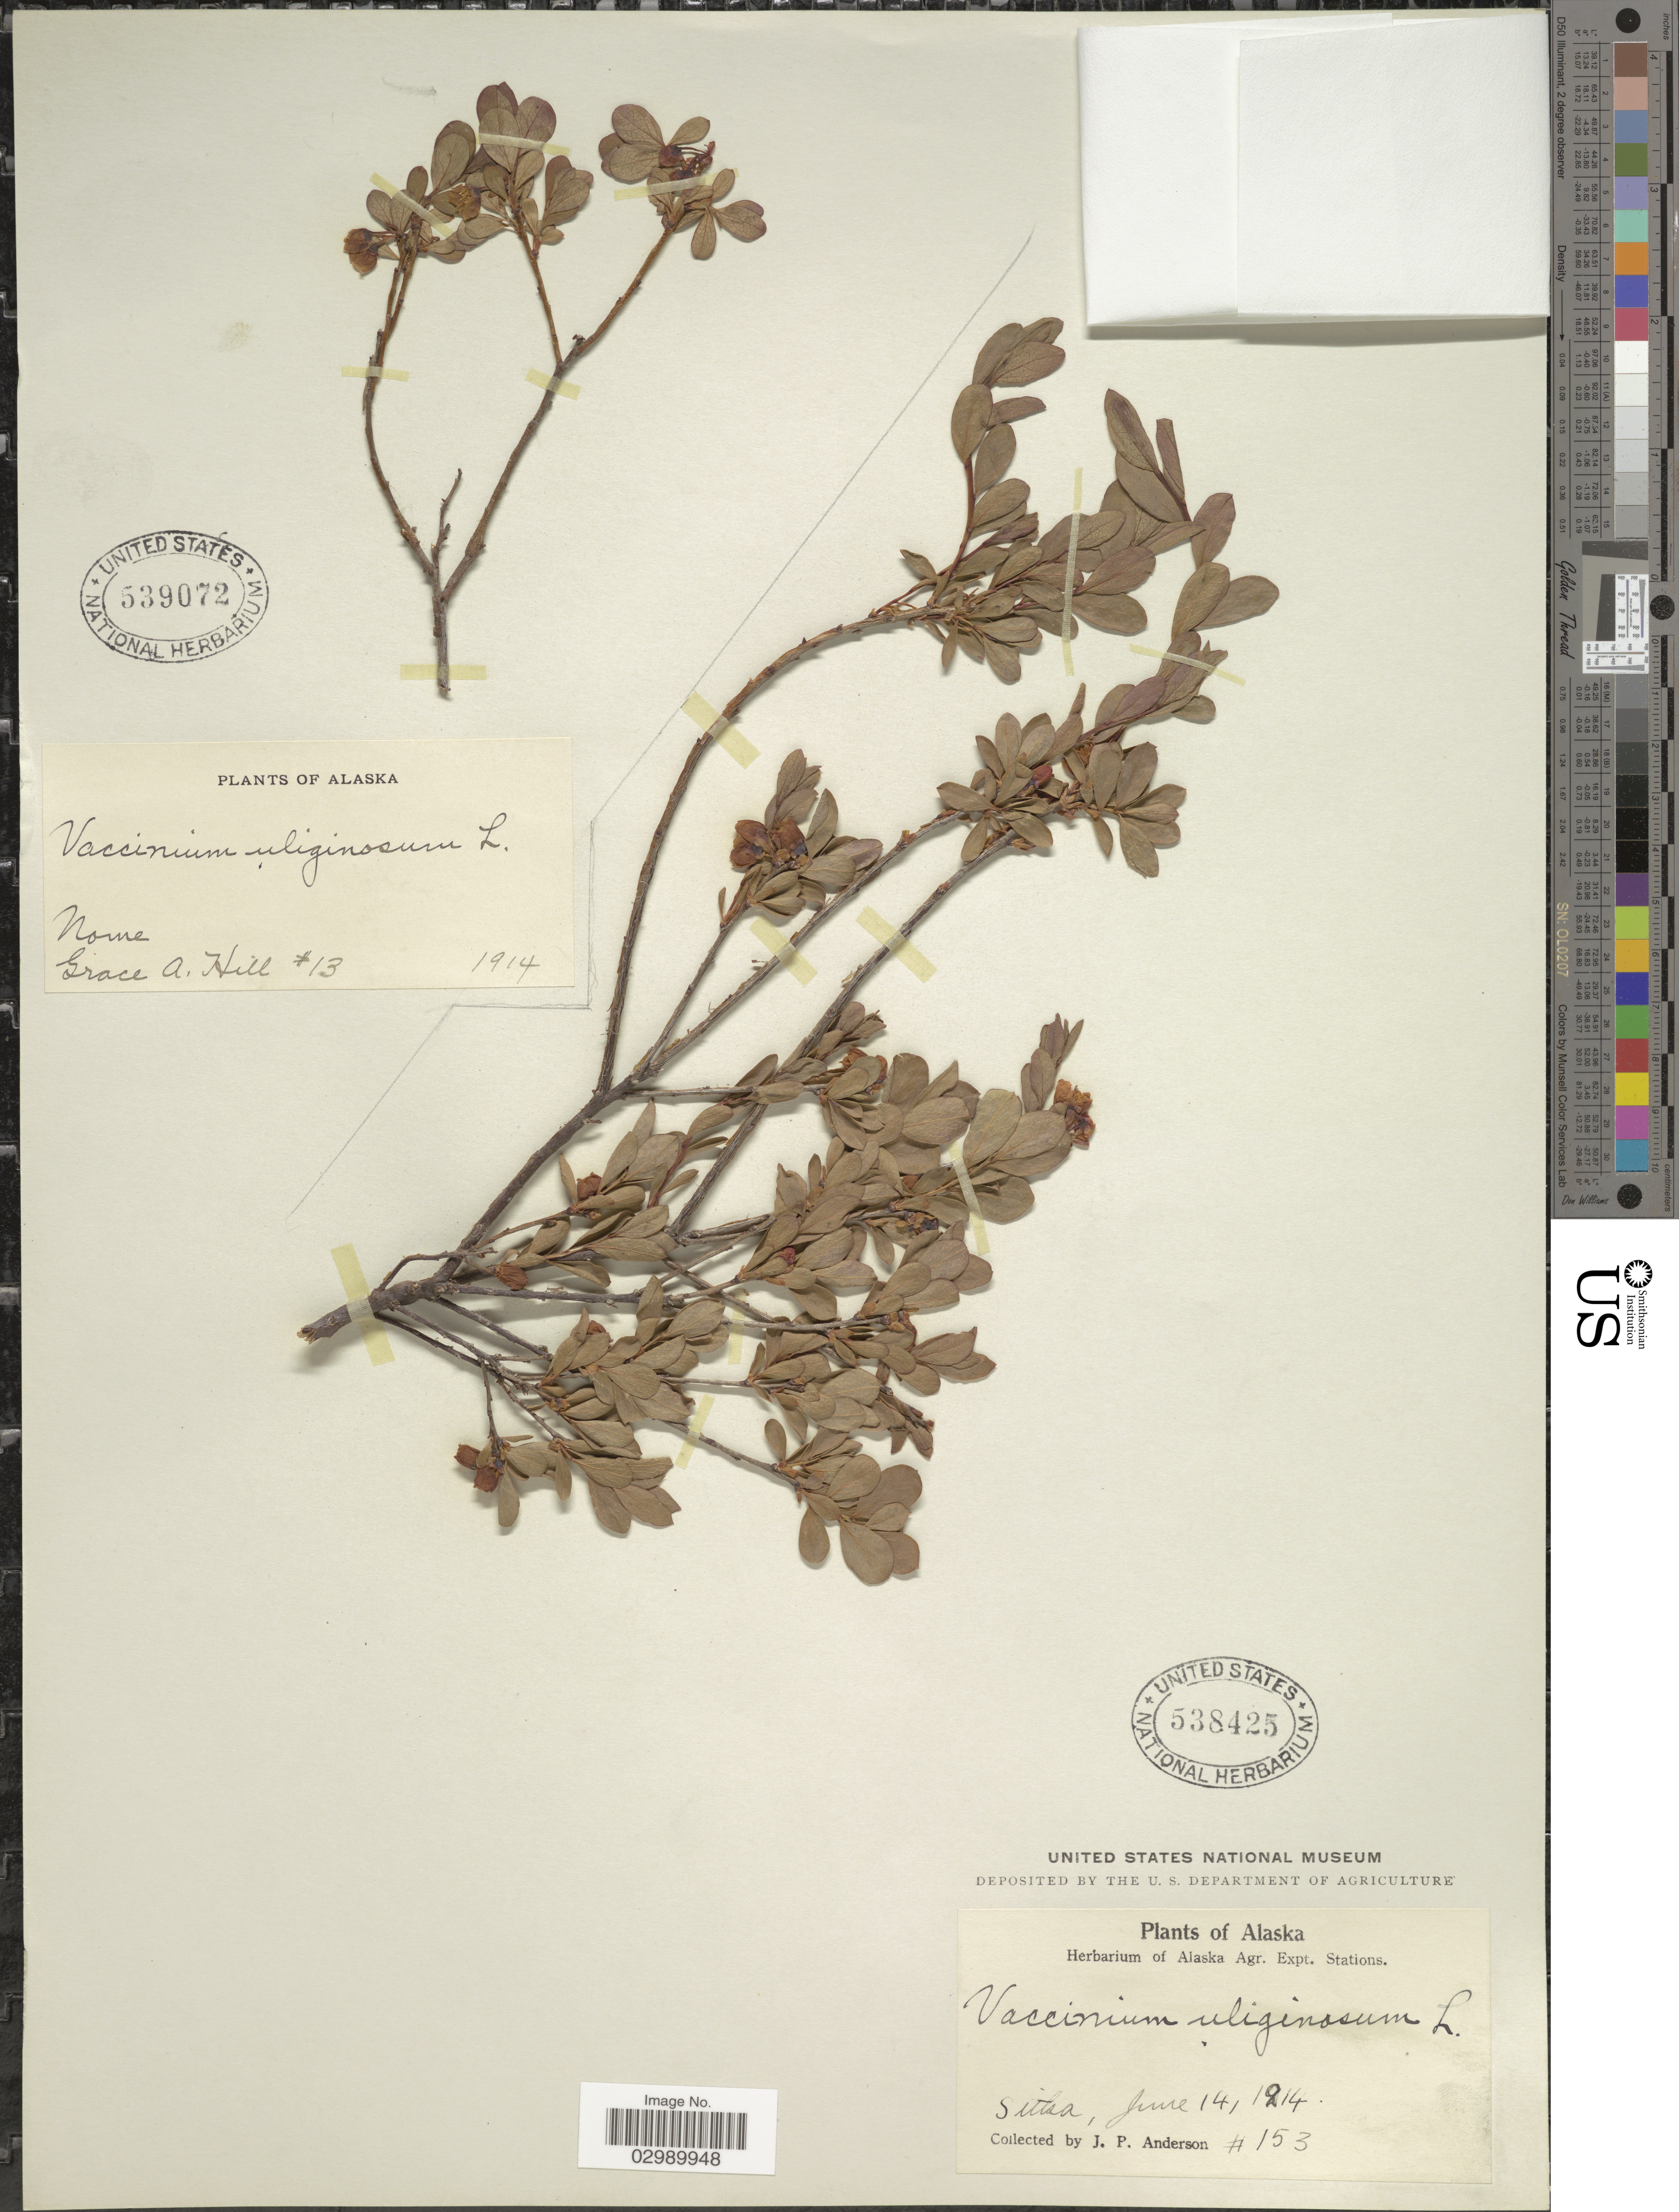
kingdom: Plantae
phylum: Tracheophyta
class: Magnoliopsida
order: Ericales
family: Ericaceae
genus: Vaccinium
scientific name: Vaccinium uliginosum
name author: L.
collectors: J. P. Anderson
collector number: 153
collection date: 1914-06-14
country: United States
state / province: Alaska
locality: Sitka.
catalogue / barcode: US 538425